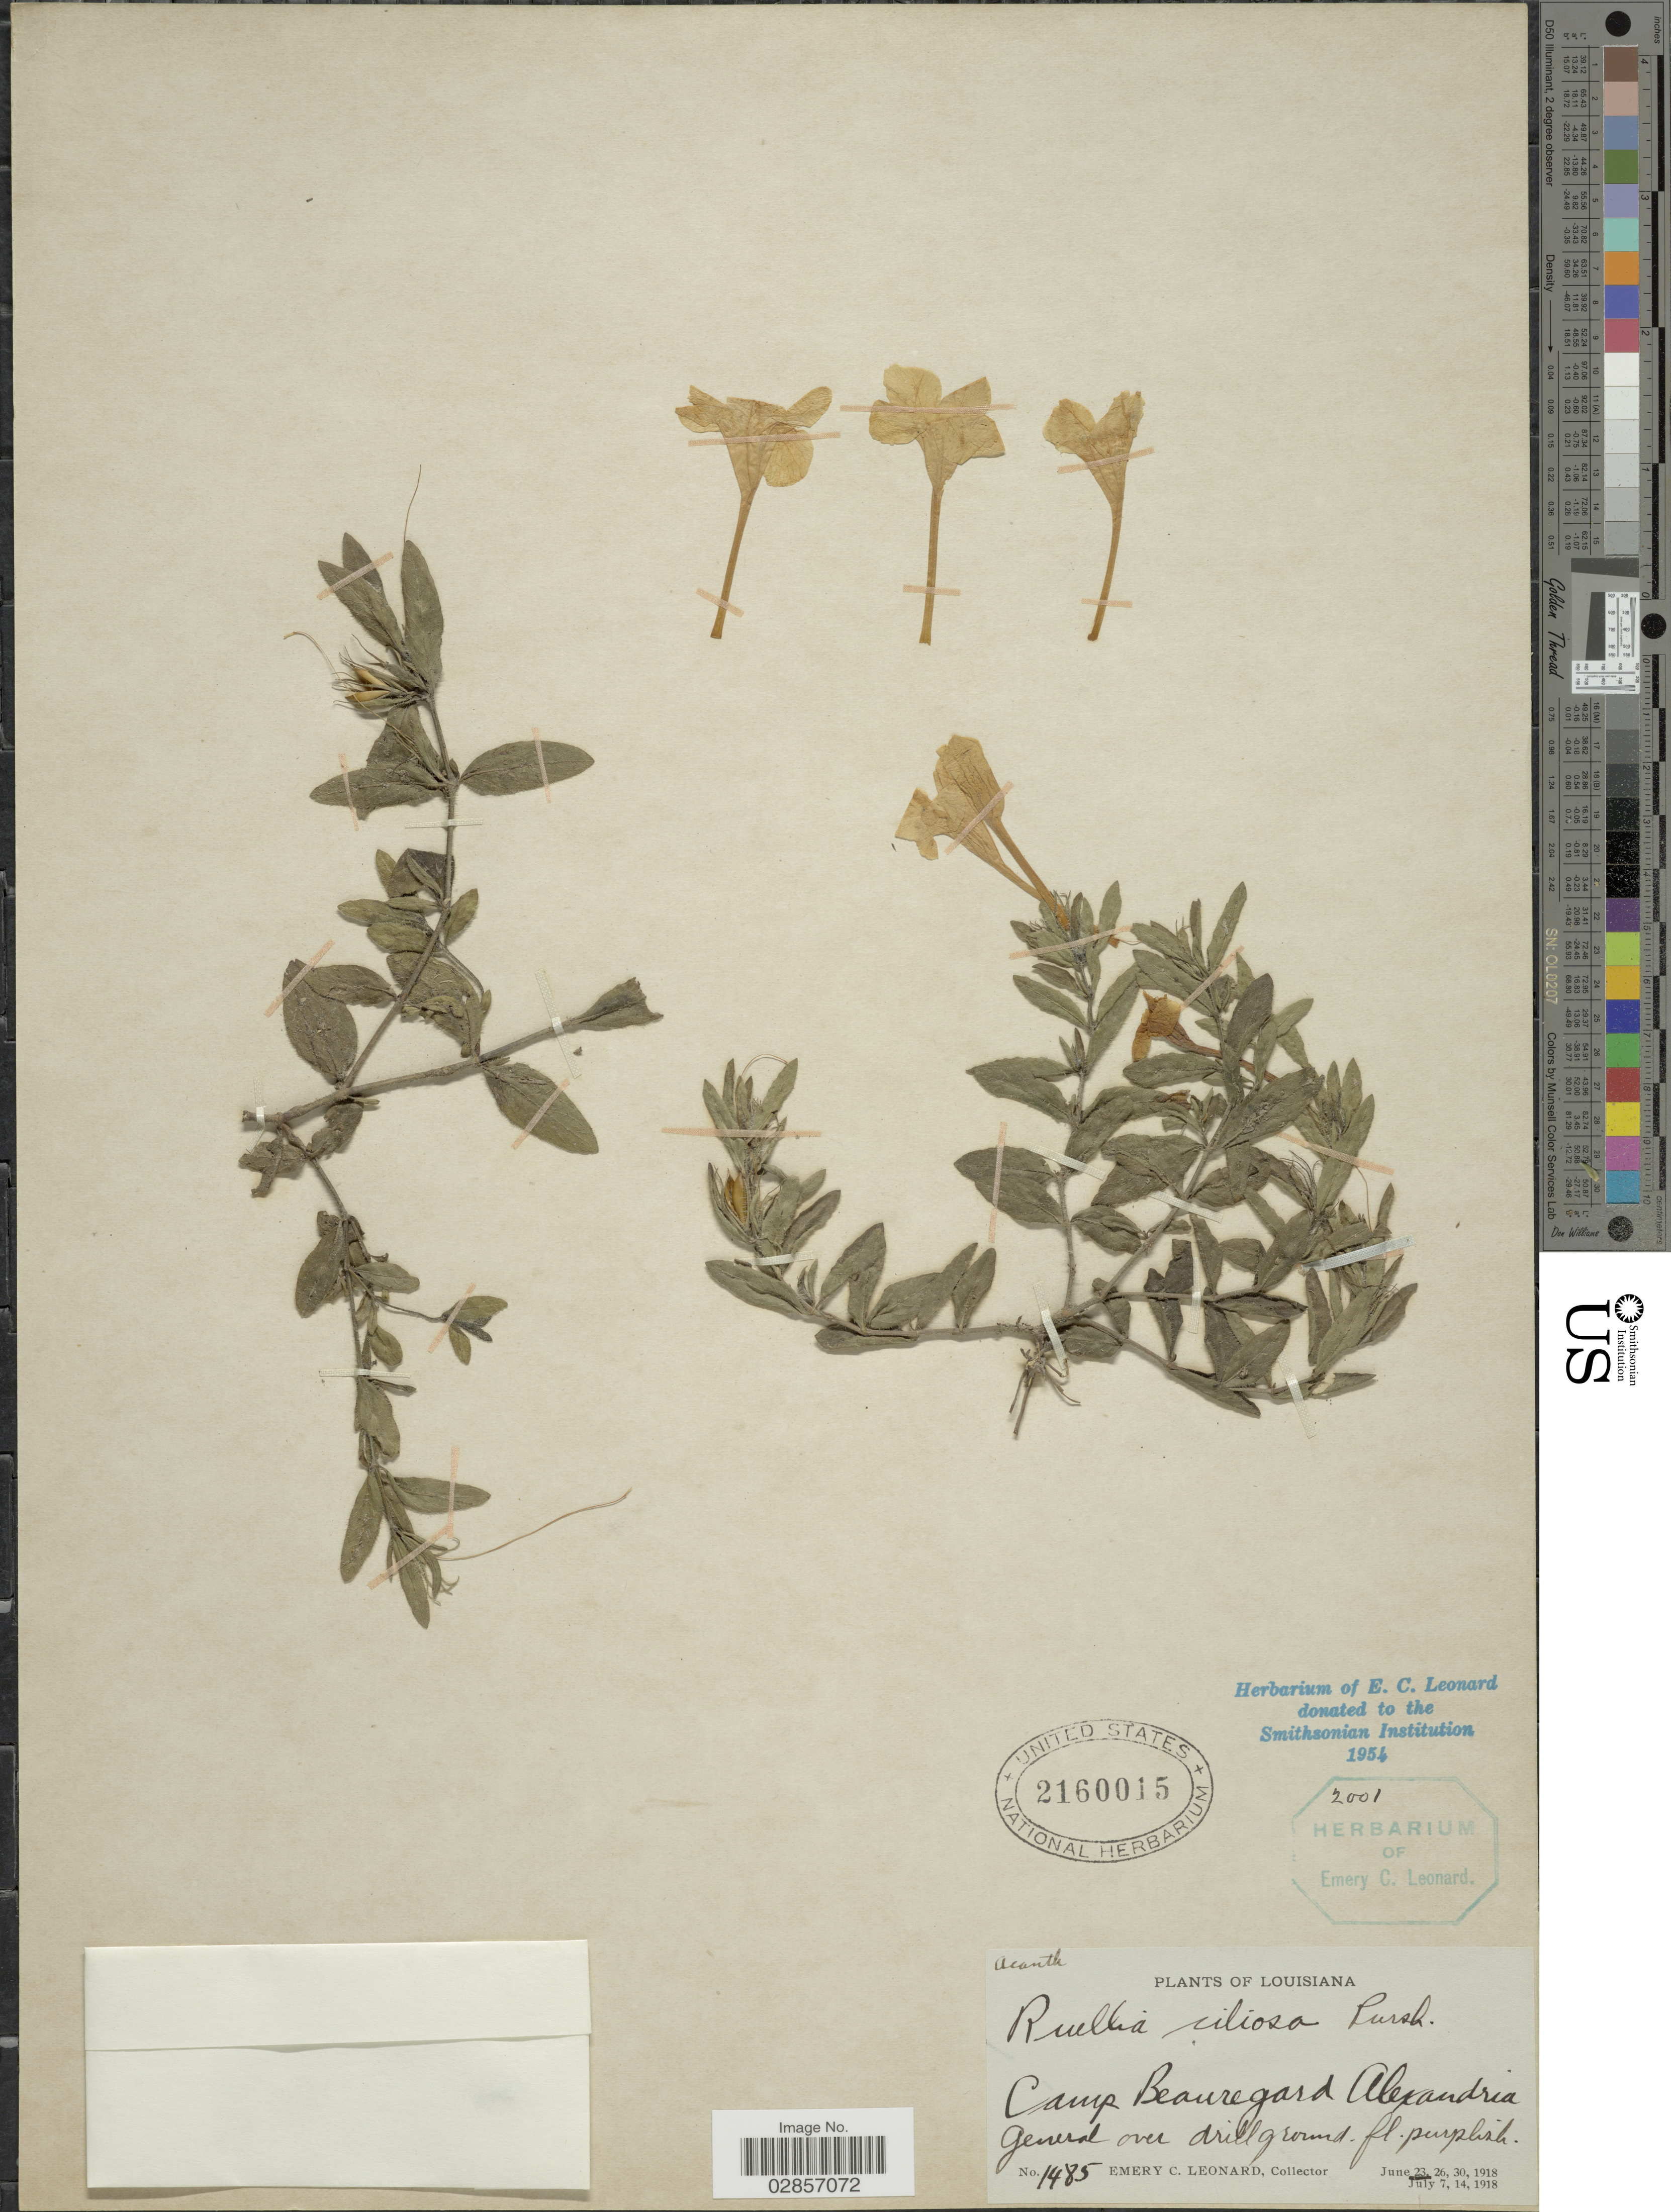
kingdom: Plantae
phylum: Tracheophyta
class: Magnoliopsida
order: Lamiales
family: Acanthaceae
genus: Ruellia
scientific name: Ruellia ciliosa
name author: Pursh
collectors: E. C. Leonard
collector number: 1485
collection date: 1918-06-23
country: United States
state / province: Louisiana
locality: Camp Beauregard Alexandria general over drill ground.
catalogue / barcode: US 2160015